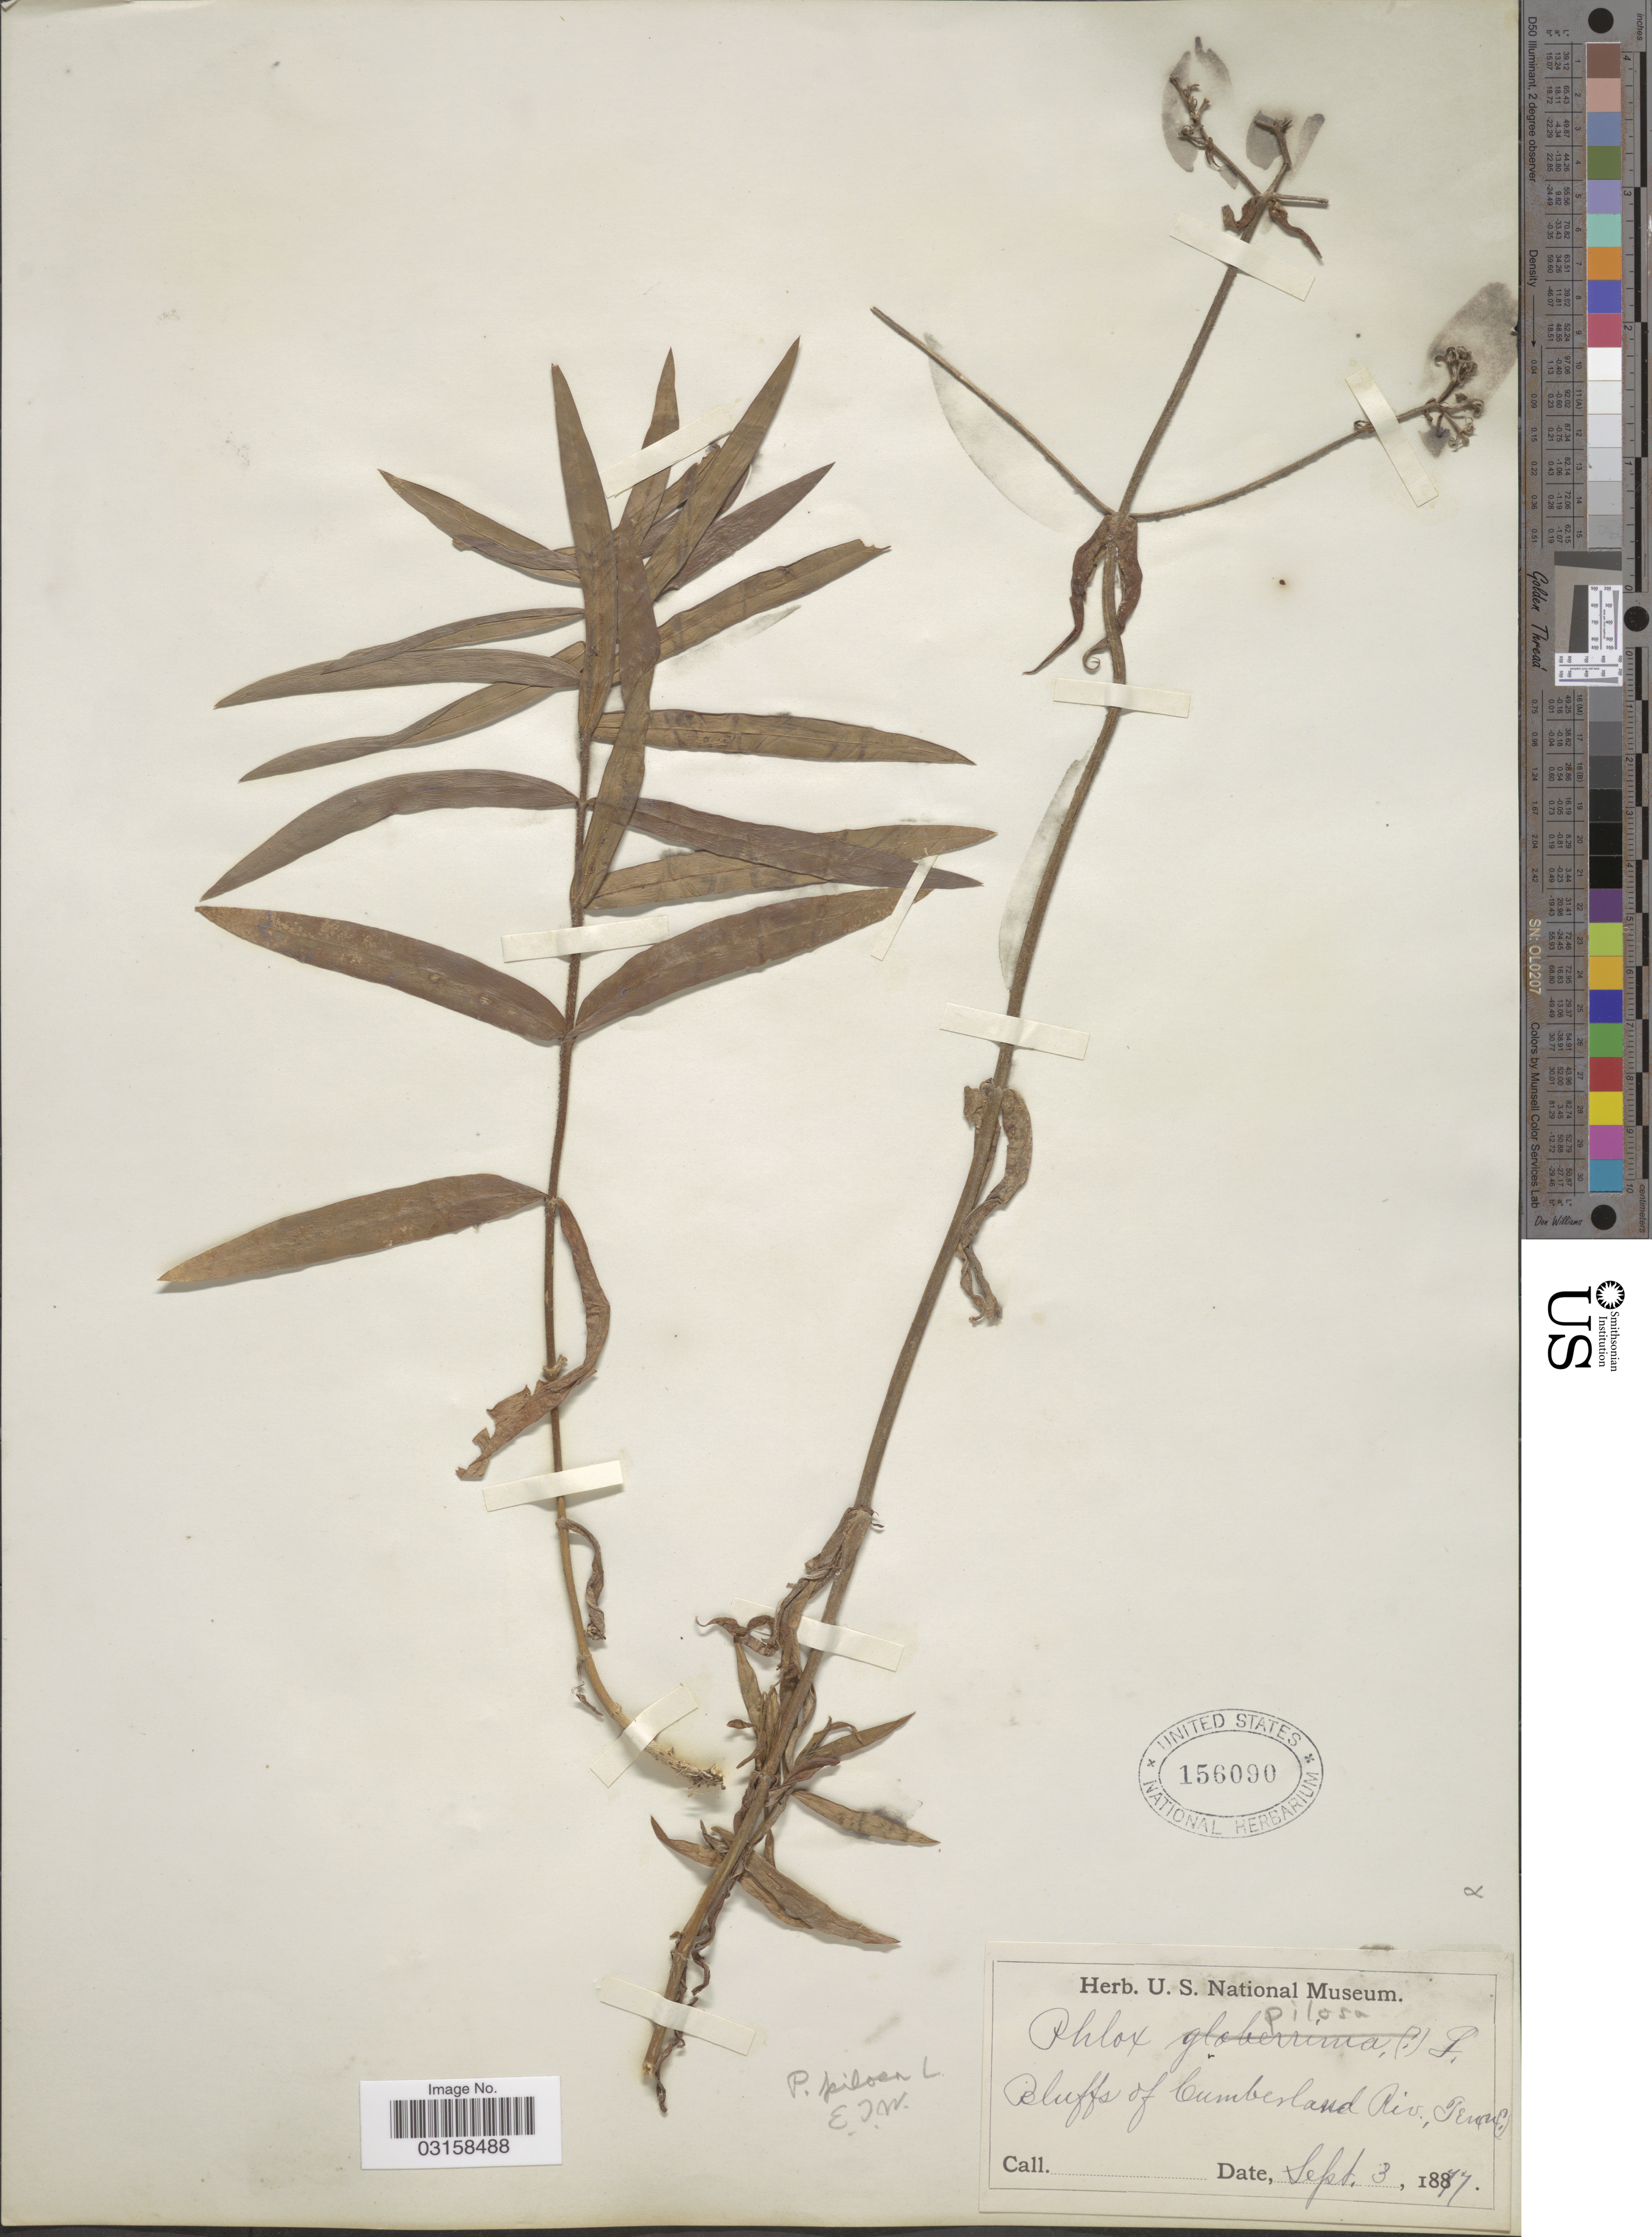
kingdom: Plantae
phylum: Tracheophyta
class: Magnoliopsida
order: Ericales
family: Polemoniaceae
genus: Phlox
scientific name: Phlox pilosa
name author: L.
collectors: Ex herb. U. S. National Museum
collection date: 1877-09-03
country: United States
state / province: Tennessee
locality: Bluffs of Cumberland Riv.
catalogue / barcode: US 156090